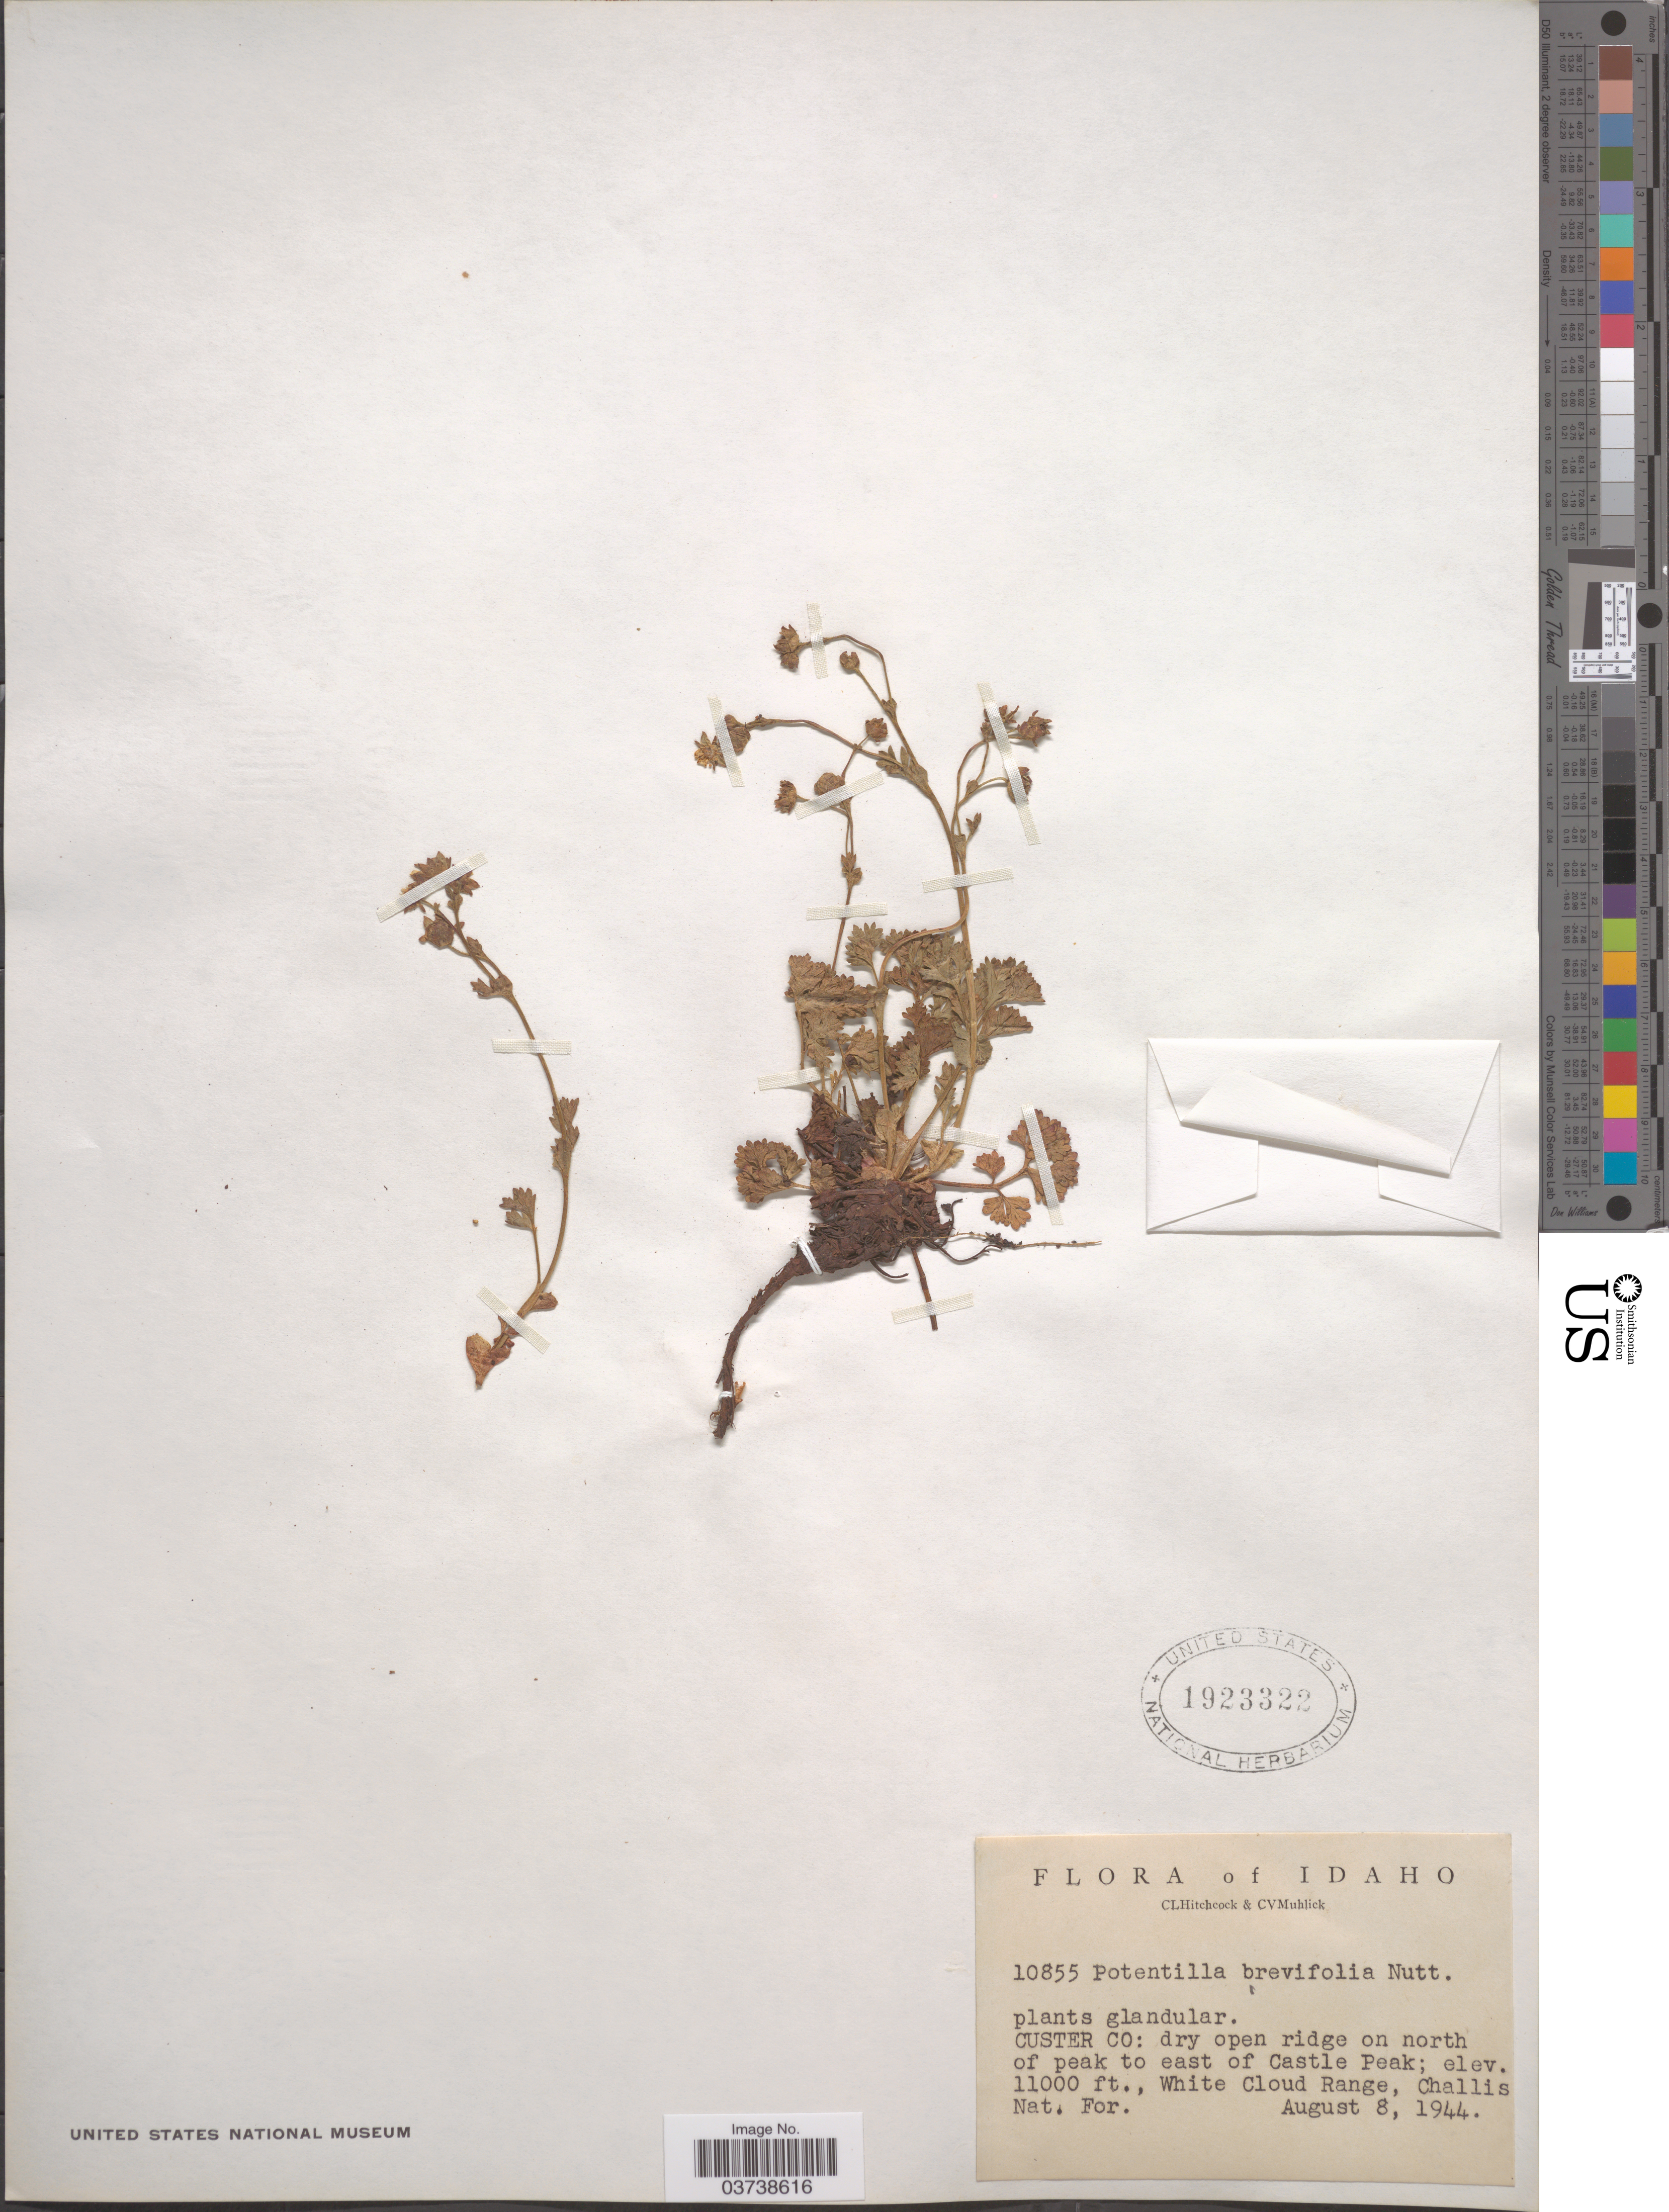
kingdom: Plantae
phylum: Tracheophyta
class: Magnoliopsida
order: Rosales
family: Rosaceae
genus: Potentilla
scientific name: Potentilla brevifolia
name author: Nutt.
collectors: C. L. Hitchcock & C. V. Muhlick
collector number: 10855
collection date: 1944-08-08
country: United States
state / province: Idaho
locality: Custer Co: dry open ridge on north of peak to east of Castle Peak. White Cloud Range, Challis Nat. For.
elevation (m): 3353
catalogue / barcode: US 1923322